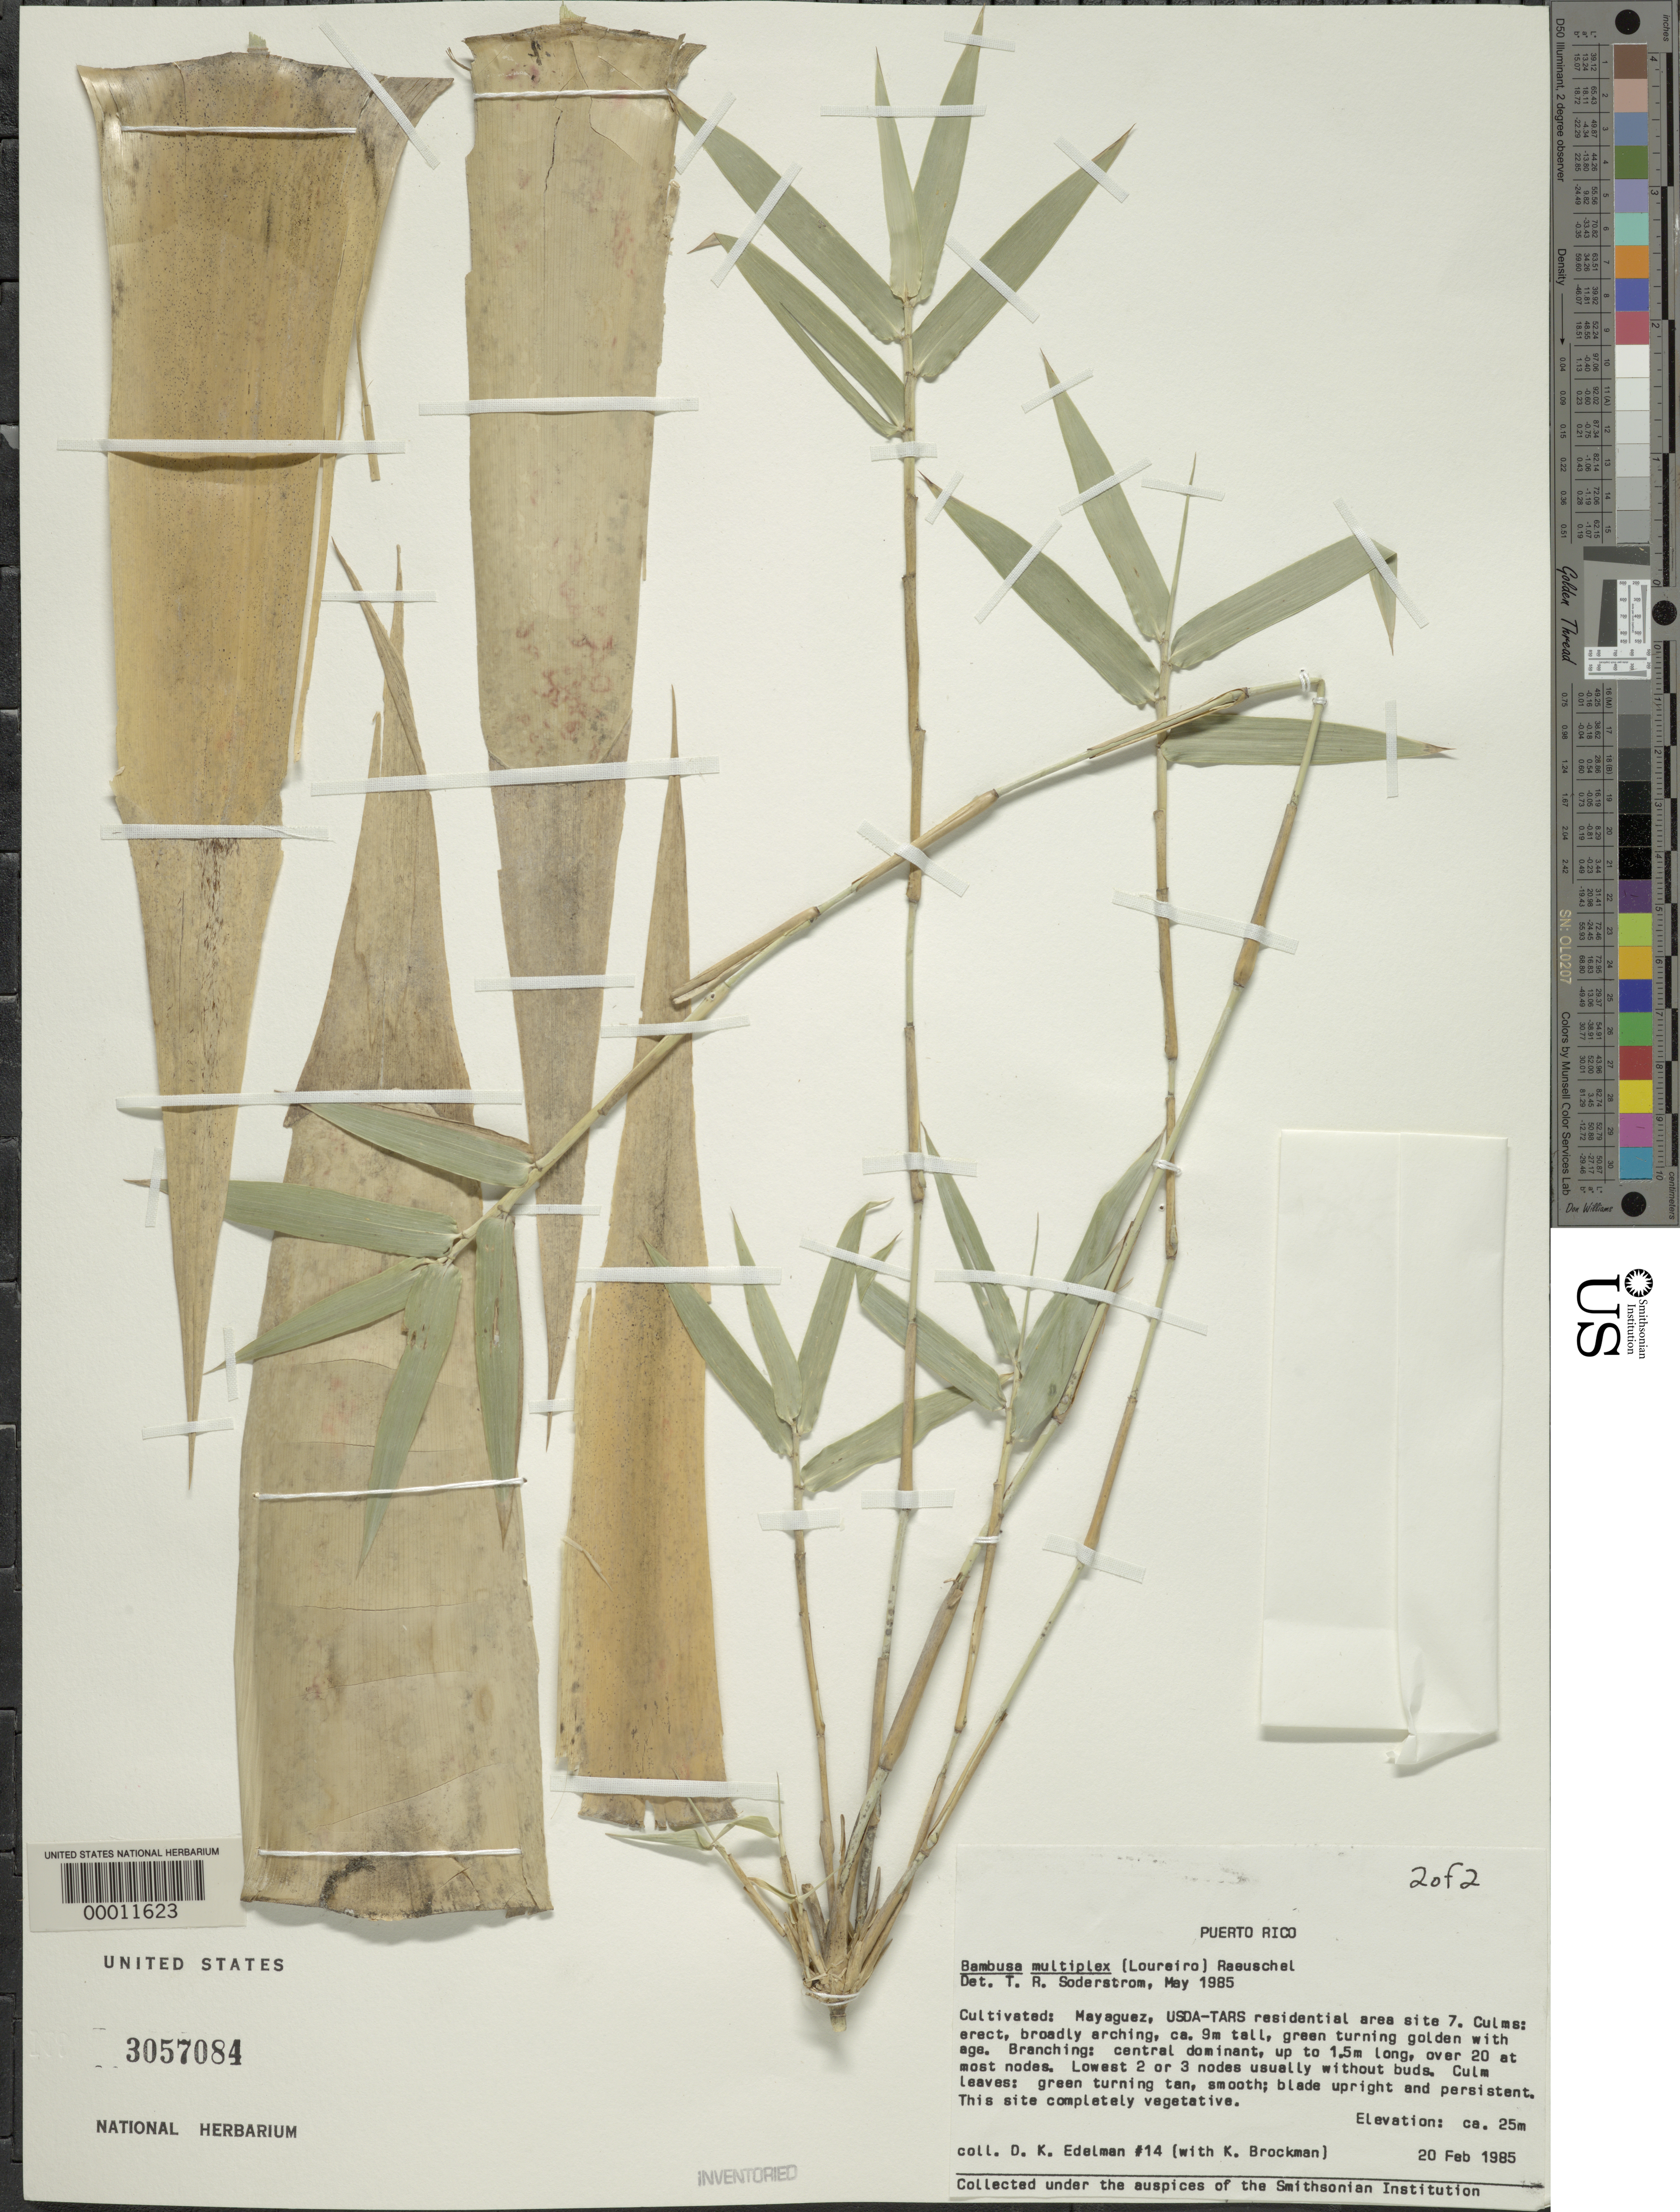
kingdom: Plantae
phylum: Tracheophyta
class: Liliopsida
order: Poales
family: Poaceae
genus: Bambusa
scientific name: Bambusa multiplex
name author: (Lour.) Raeusch. ex Schult. & Schult. f.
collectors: D. Edelman & K. Brockman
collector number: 14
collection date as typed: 20 Feb 1985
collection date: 1985-02-20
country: Puerto Rico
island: Greater Antilles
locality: Mayaguez, usda-tars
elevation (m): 25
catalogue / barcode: US 3057084